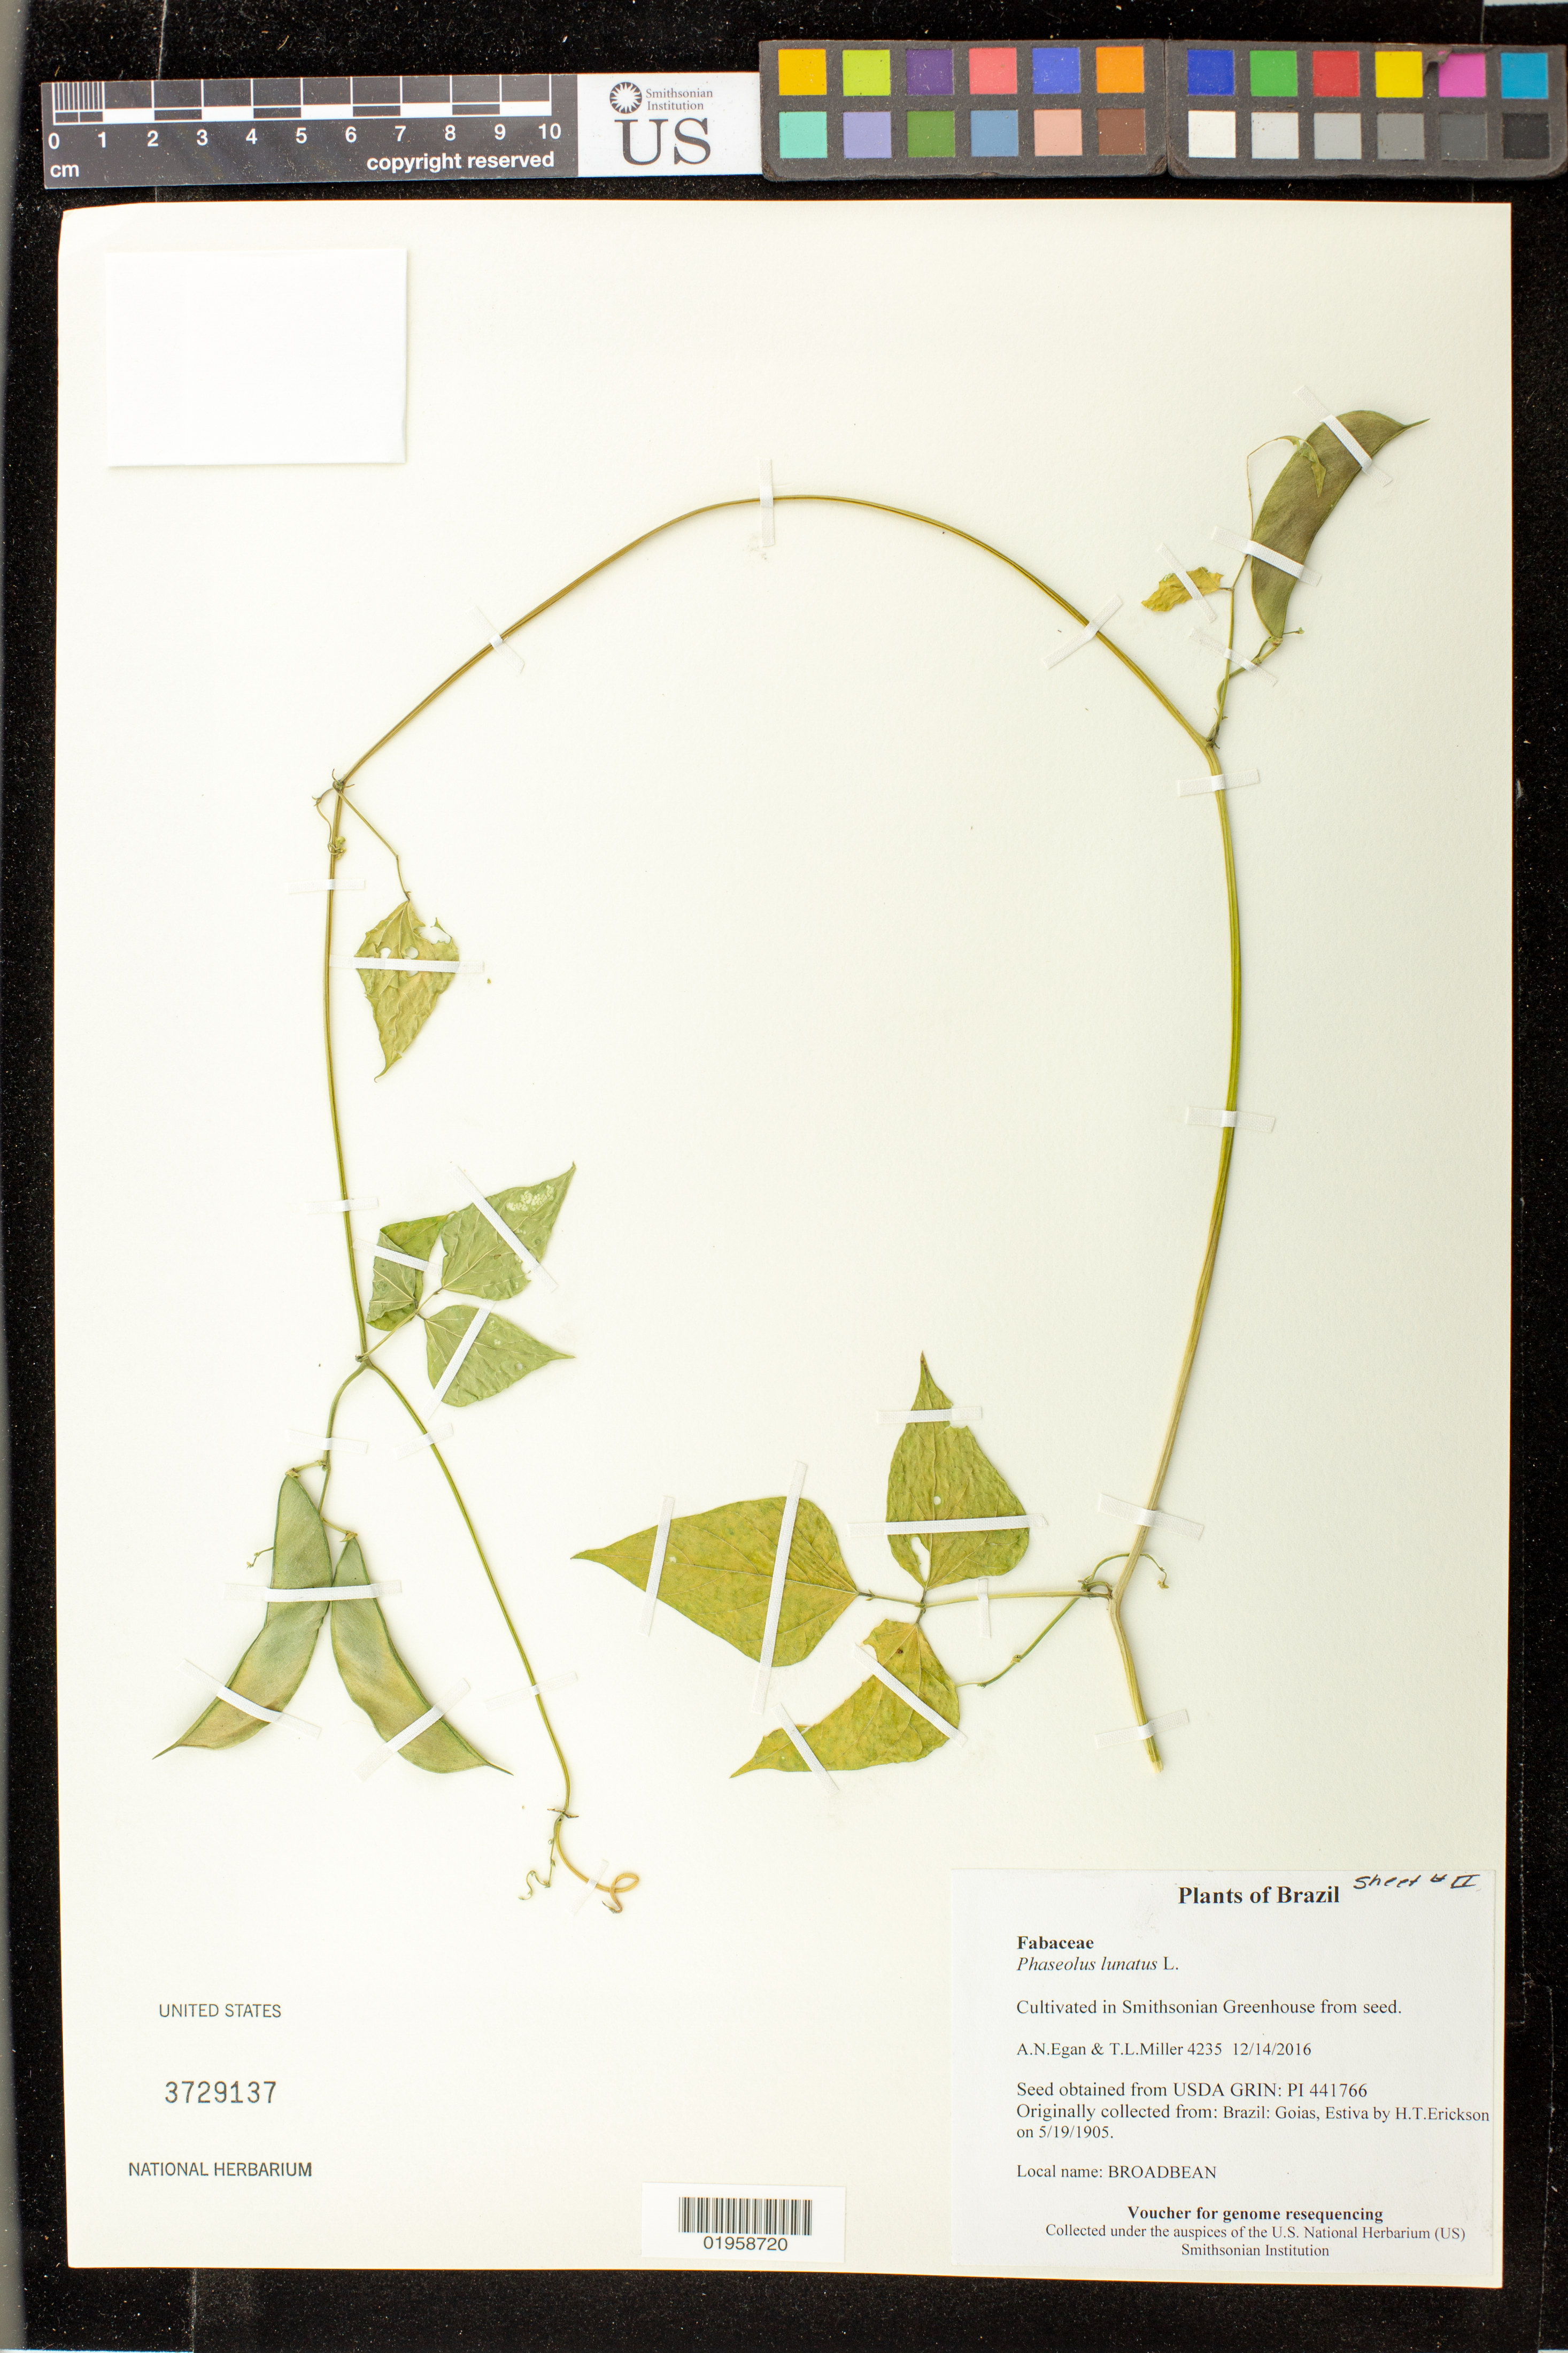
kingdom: Plantae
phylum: Tracheophyta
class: Magnoliopsida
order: Fabales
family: Fabaceae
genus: Phaseolus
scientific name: Phaseolus lunatus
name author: L.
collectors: A. N. Egan & T. L. Miller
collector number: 4235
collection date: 2016-12-14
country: United States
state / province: Maryland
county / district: Prince George's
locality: Smithsonian's Museum Support Ctr; 4210 Suitland Pkwy., NMNH Botany Research Greenhouses. Suitland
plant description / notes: Originally collected in Brazil, Goias, Estiva on 1905-05-19. H.T.Erickson (collector); Grown from seed acquired from the USDA's GRIN seed bank.; Broadbean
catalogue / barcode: US 3729137